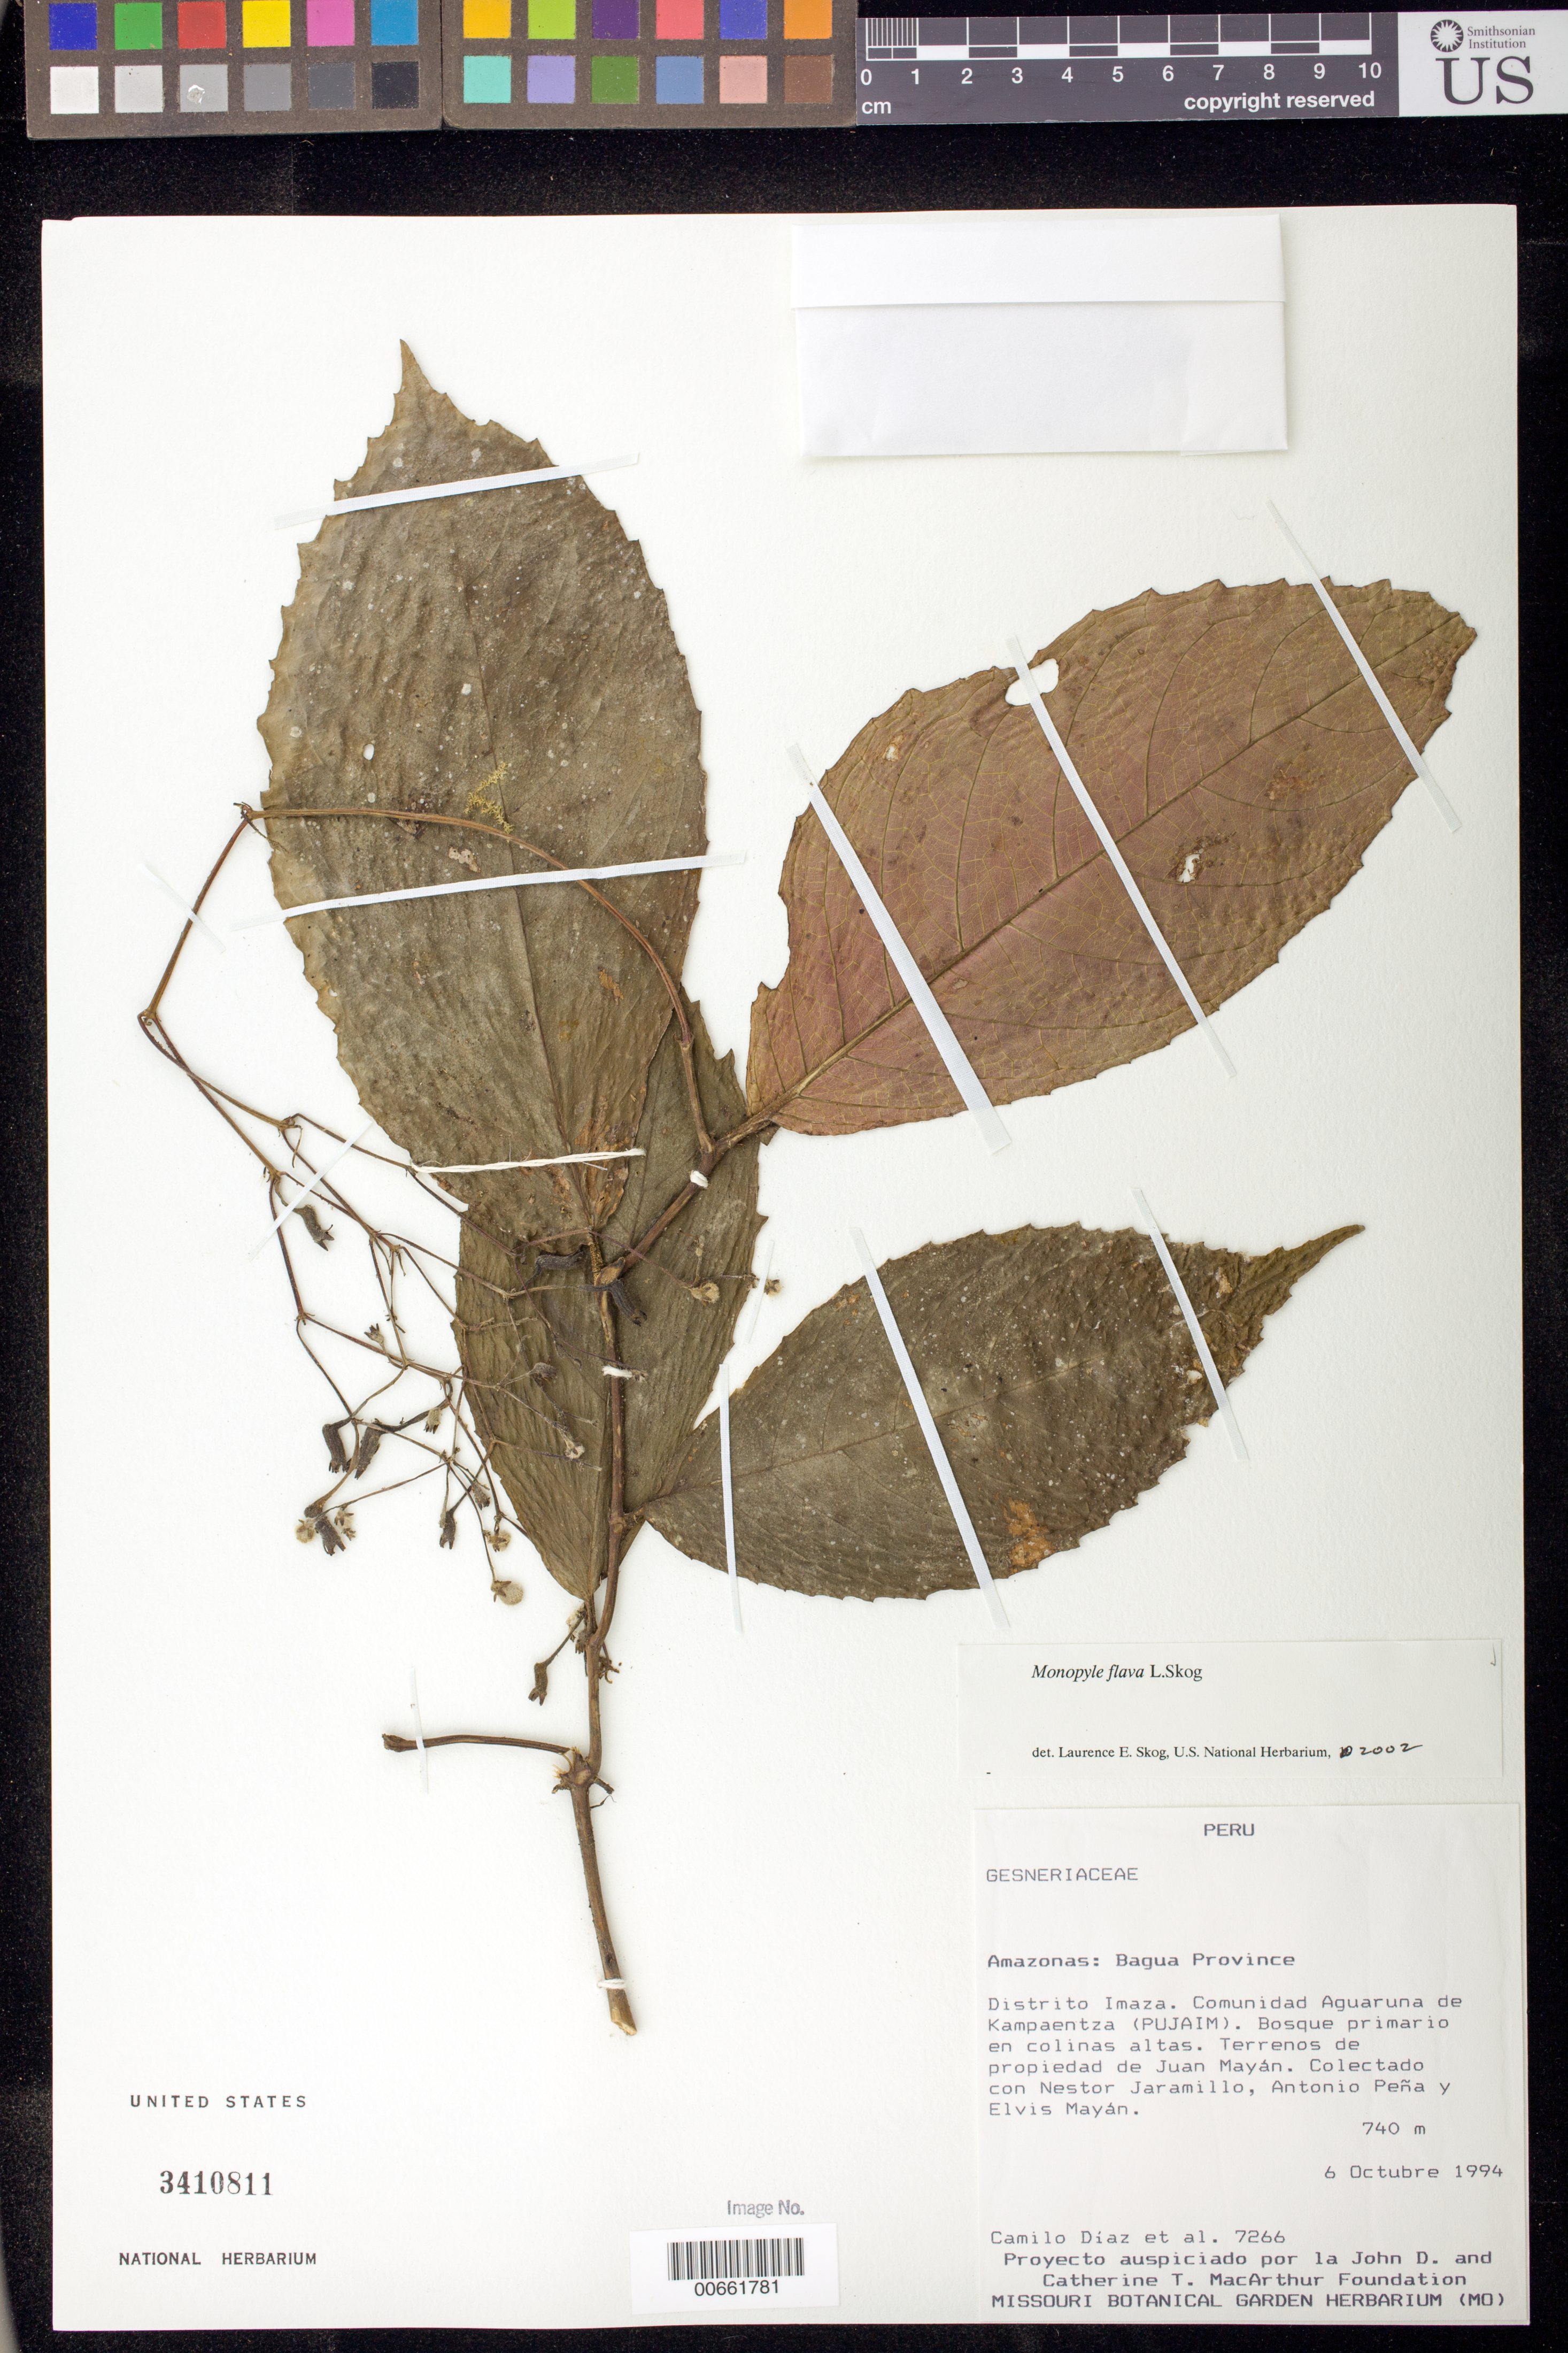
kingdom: Plantae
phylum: Tracheophyta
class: Magnoliopsida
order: Lamiales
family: Gesneriaceae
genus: Monopyle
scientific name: Monopyle flava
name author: L.E. Skog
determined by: Skog, Laurence E.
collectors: C. Díaz S., N. Jaramillo, A. Peña & E. Mayan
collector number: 7266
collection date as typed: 06 Oct 1994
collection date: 1994-10-06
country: Peru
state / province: Amazonas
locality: Prov. Bagua, Dtto. Imaza; comunidad Aguaruna de Kampaentza (PUMAIM); terrnos de propiedad de Juan Mayán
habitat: Bosque primario en colinas altas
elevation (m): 740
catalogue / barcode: US 3410811